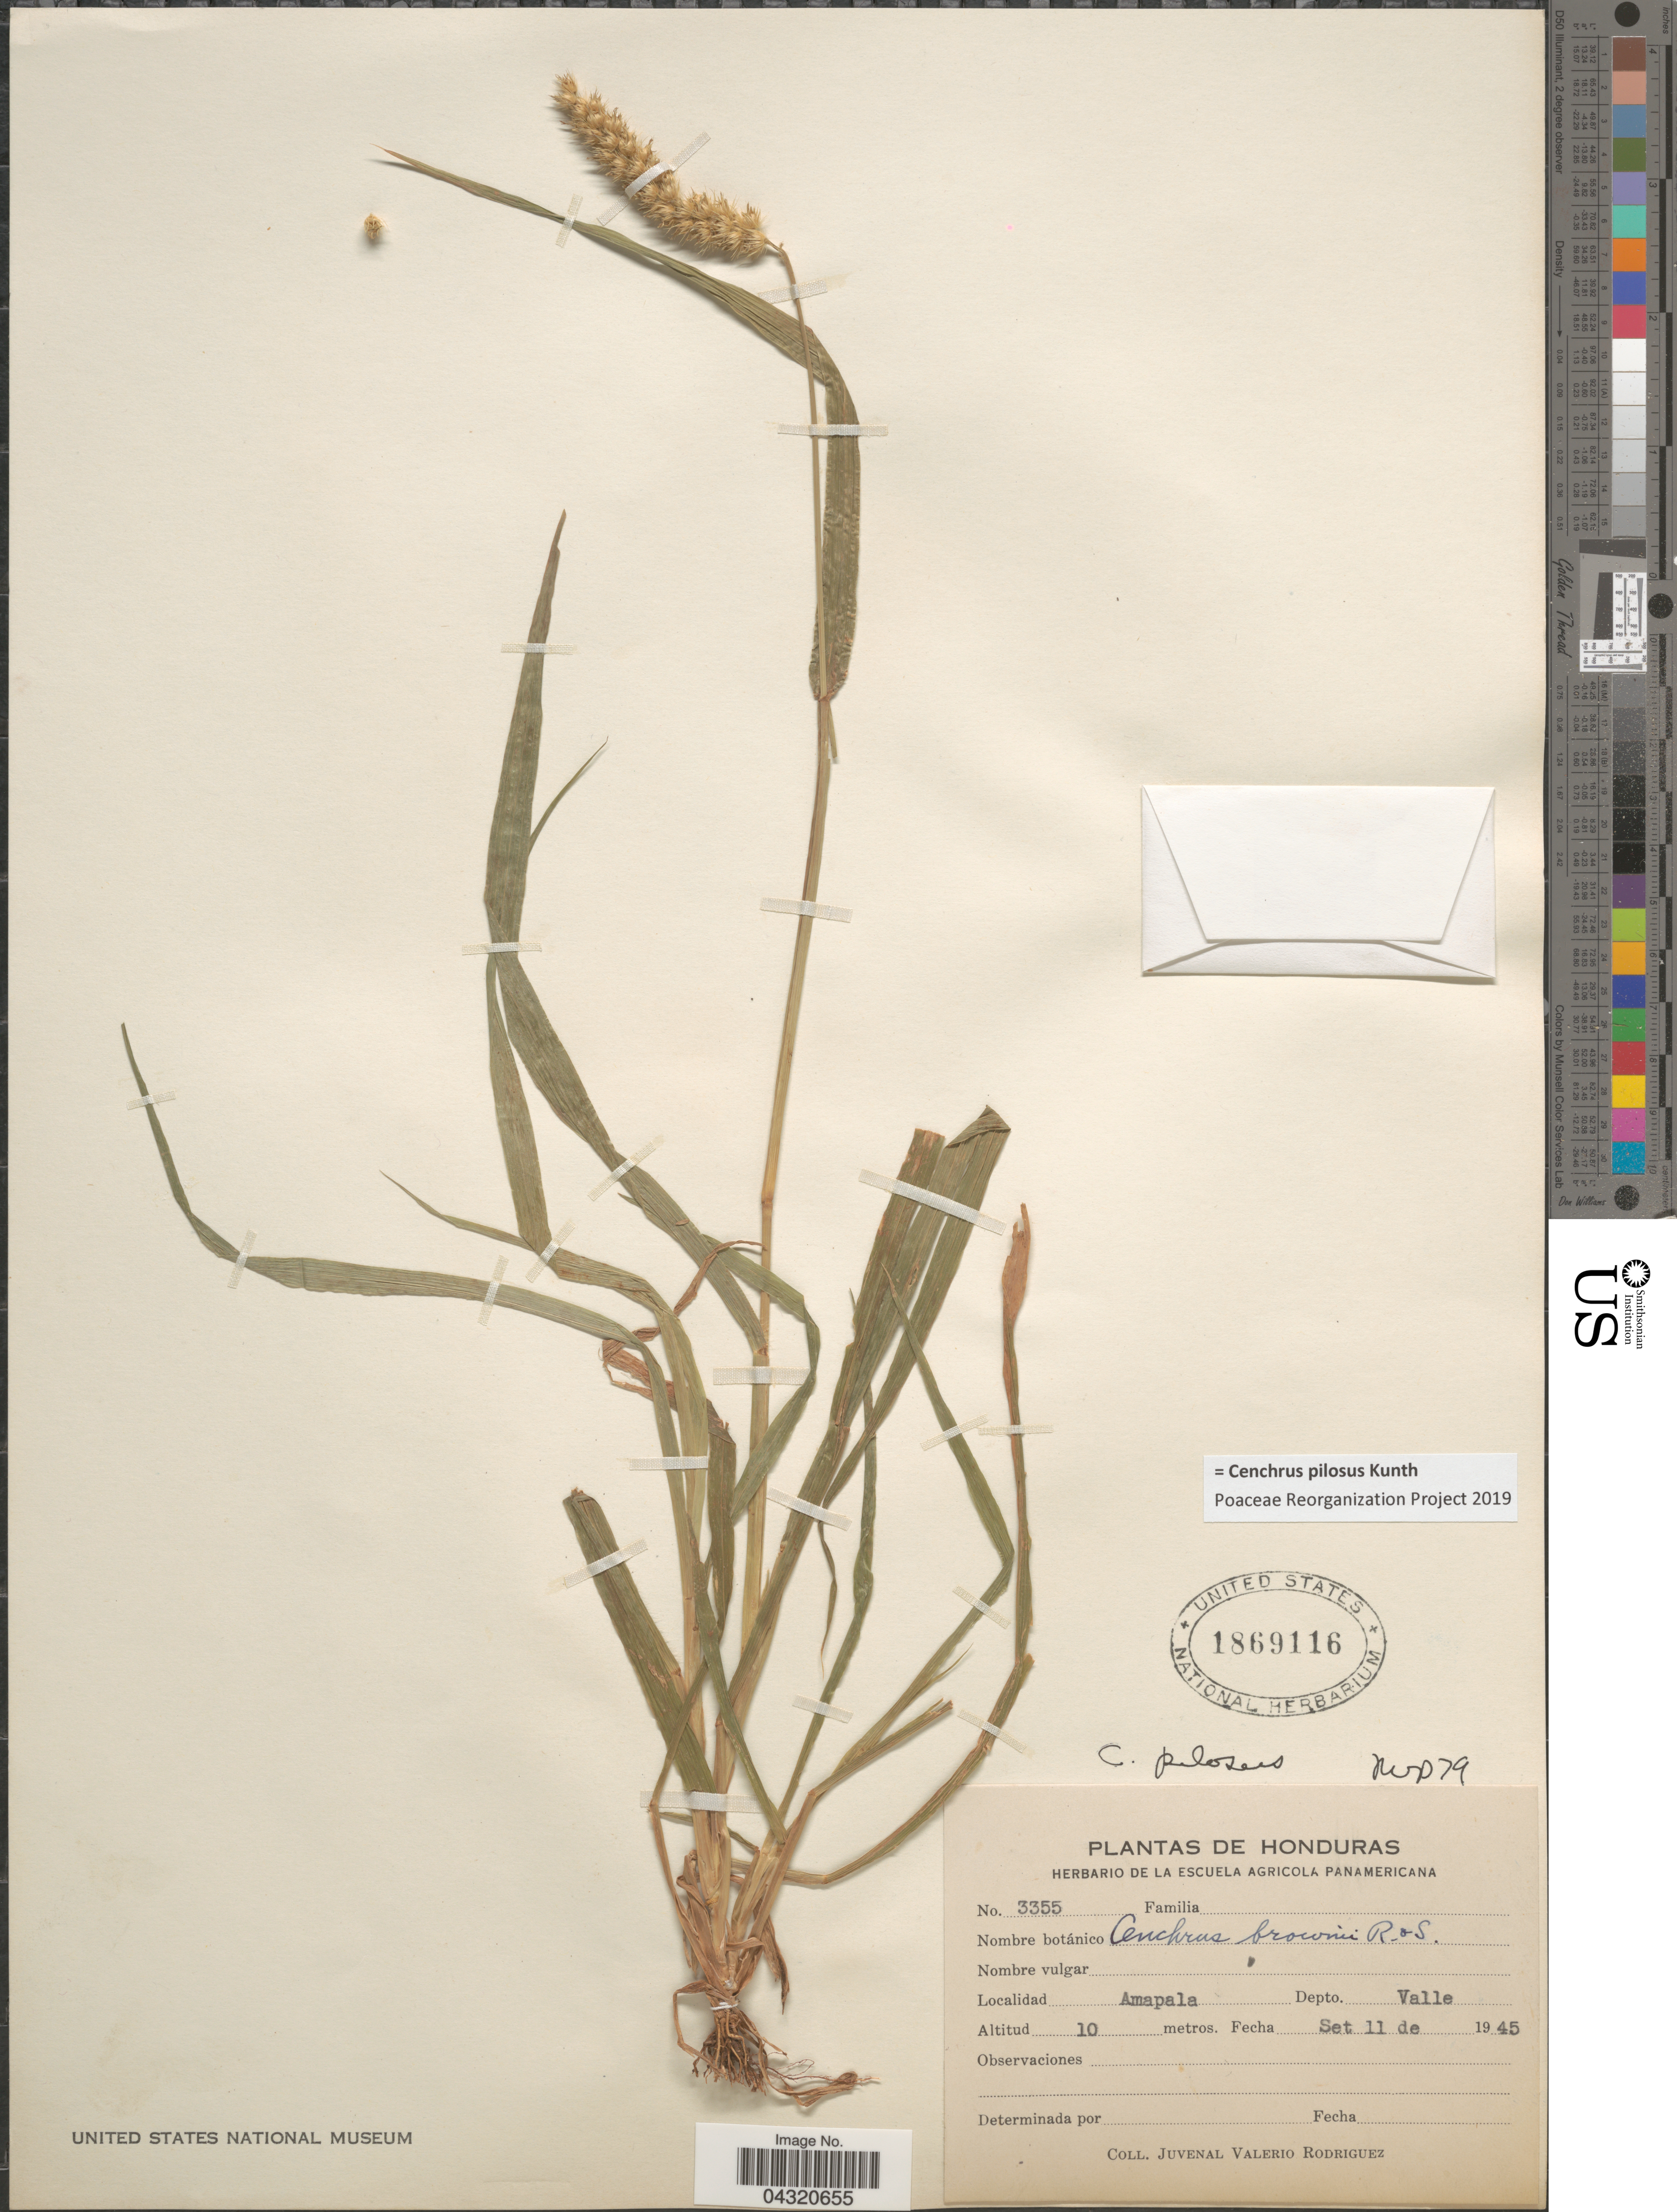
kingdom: Plantae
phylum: Tracheophyta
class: Liliopsida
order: Poales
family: Poaceae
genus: Cenchrus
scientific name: Cenchrus pilosus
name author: Kunth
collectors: J. Rodriguez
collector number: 3355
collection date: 1945-09-11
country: Honduras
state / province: Valle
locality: Amapala. Depto. Valle.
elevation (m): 10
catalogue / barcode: US 1869116